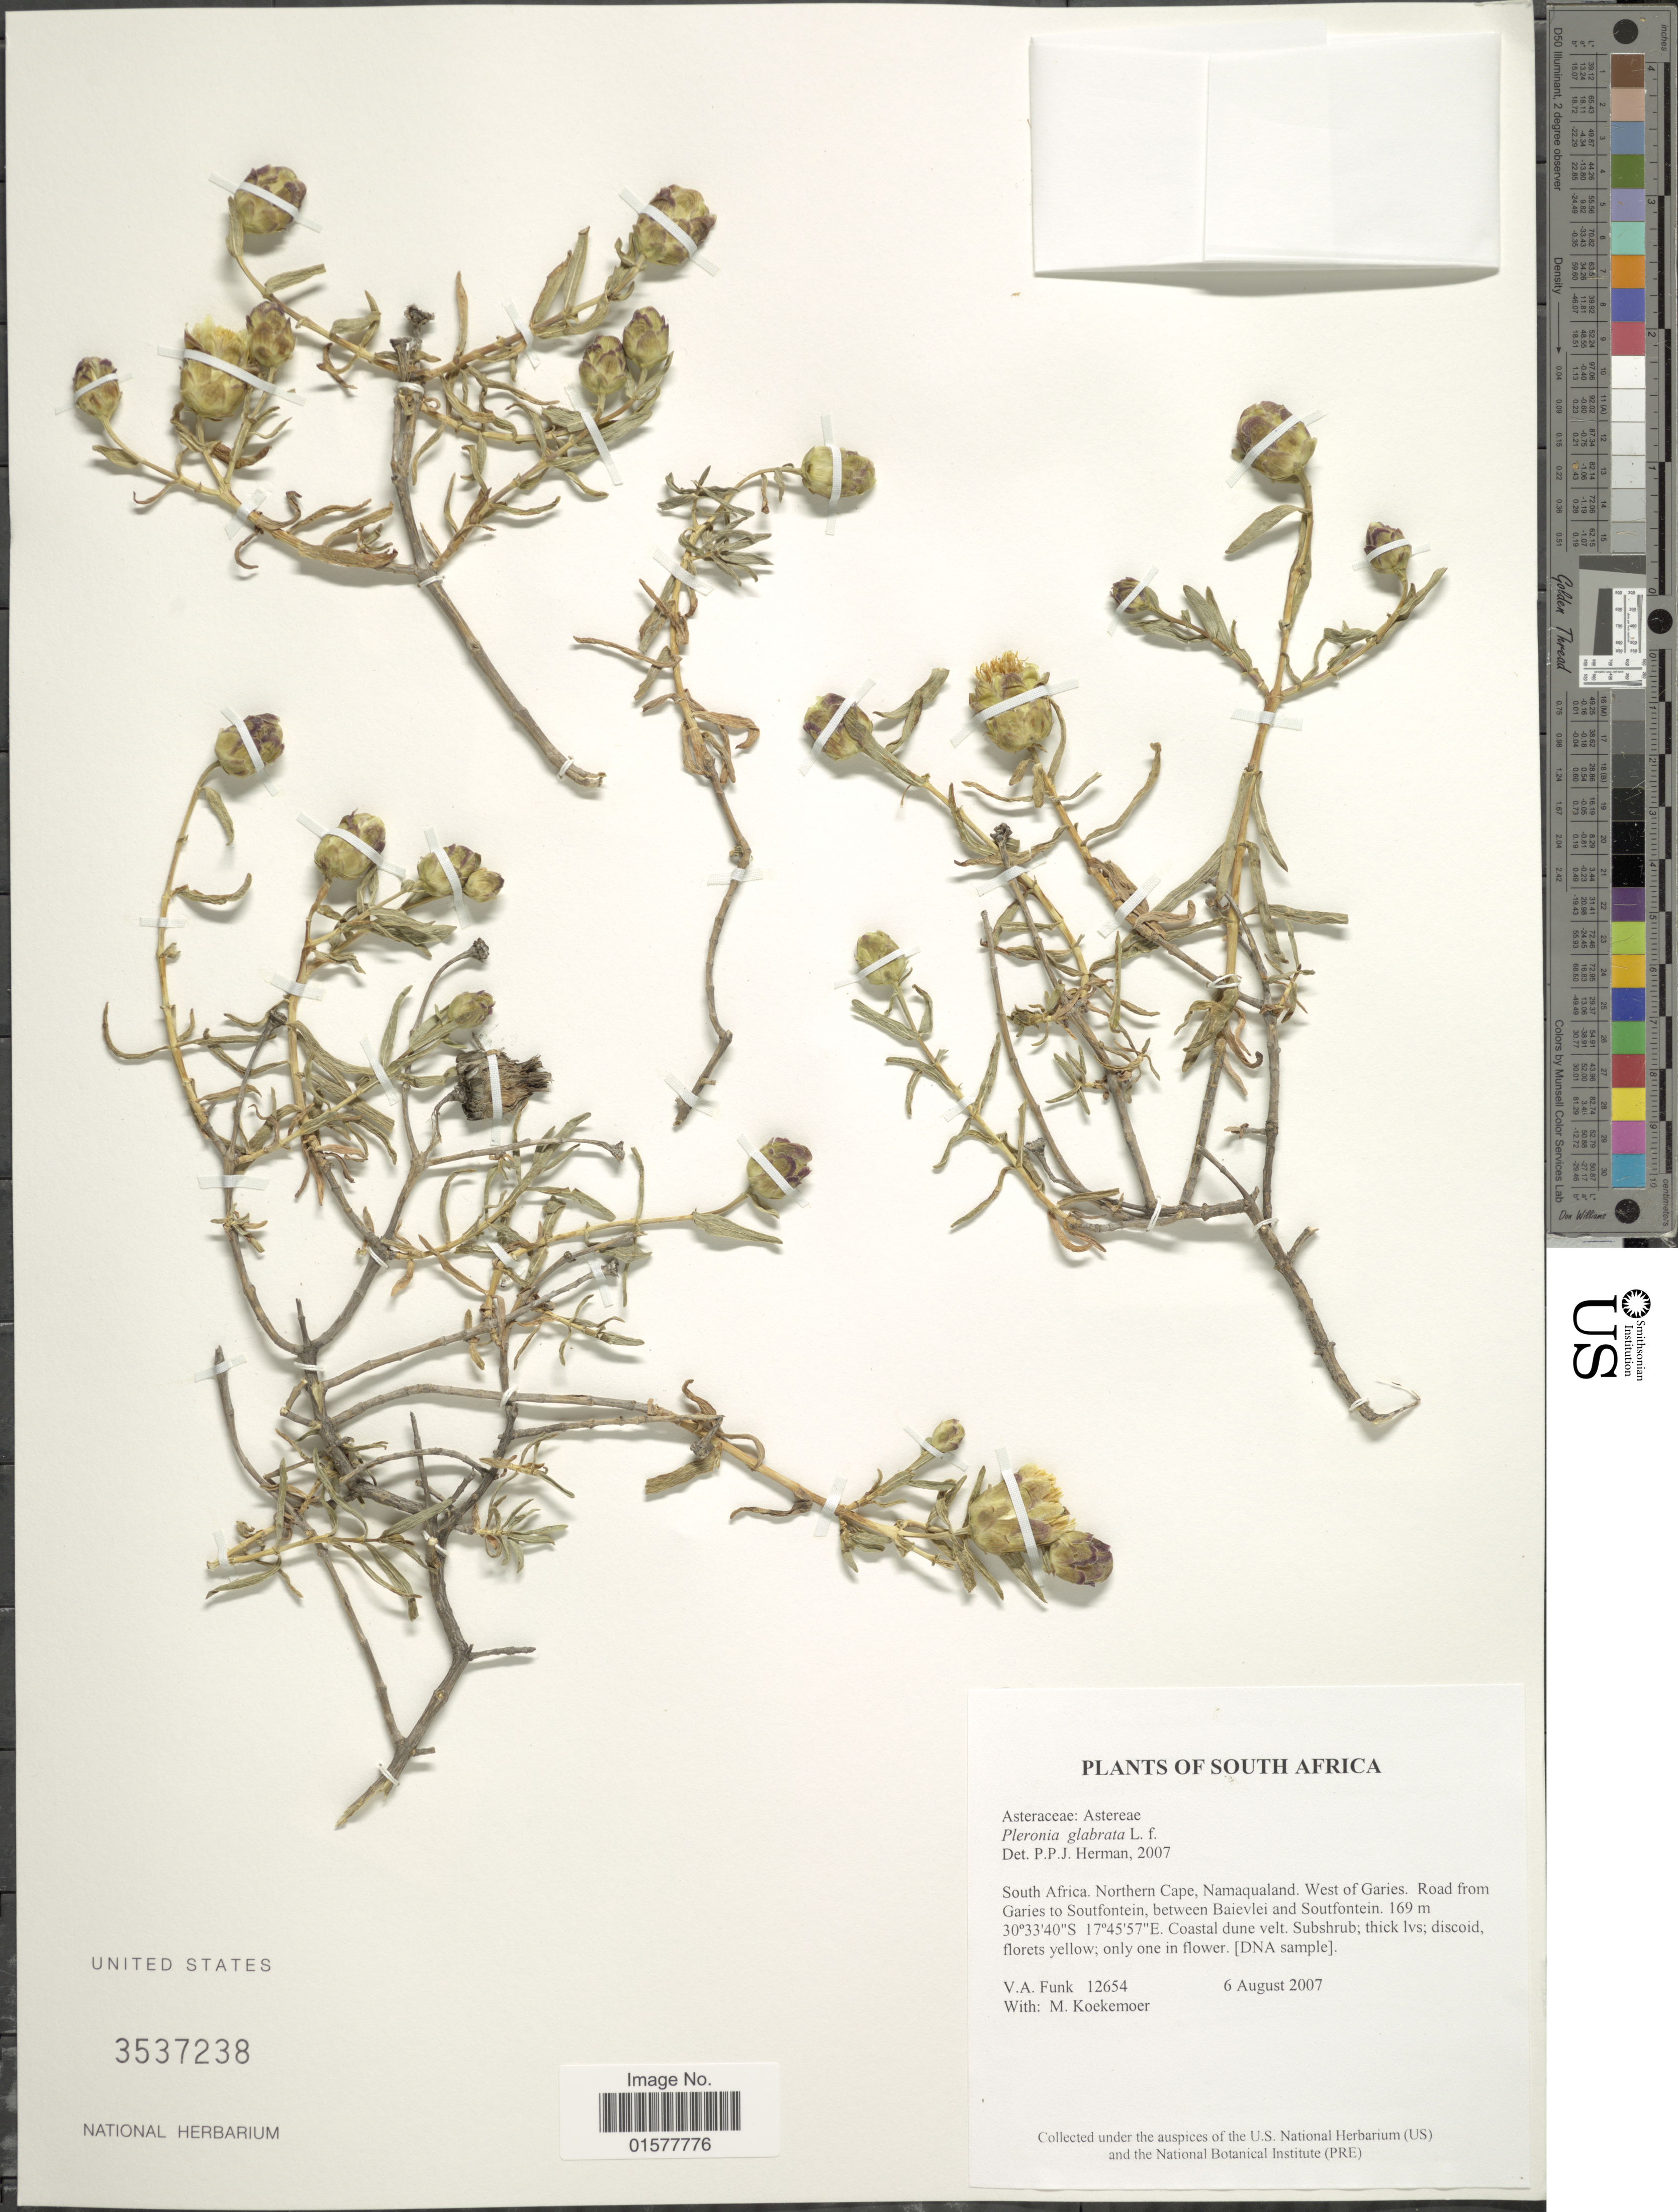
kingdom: Plantae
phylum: Tracheophyta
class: Magnoliopsida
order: Asterales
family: Asteraceae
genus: Pteronia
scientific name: Pteronia glabrata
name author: L. f.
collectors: V. Funk & M. Koekemoer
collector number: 12654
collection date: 2007-08-06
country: South Africa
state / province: Northern Cape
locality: South Africa, Northern Cape, Namaqualand, West of Garies, Road from Garies to Soutfontein, between Baievlei and Soutfontein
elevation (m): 169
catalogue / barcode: US 3537238